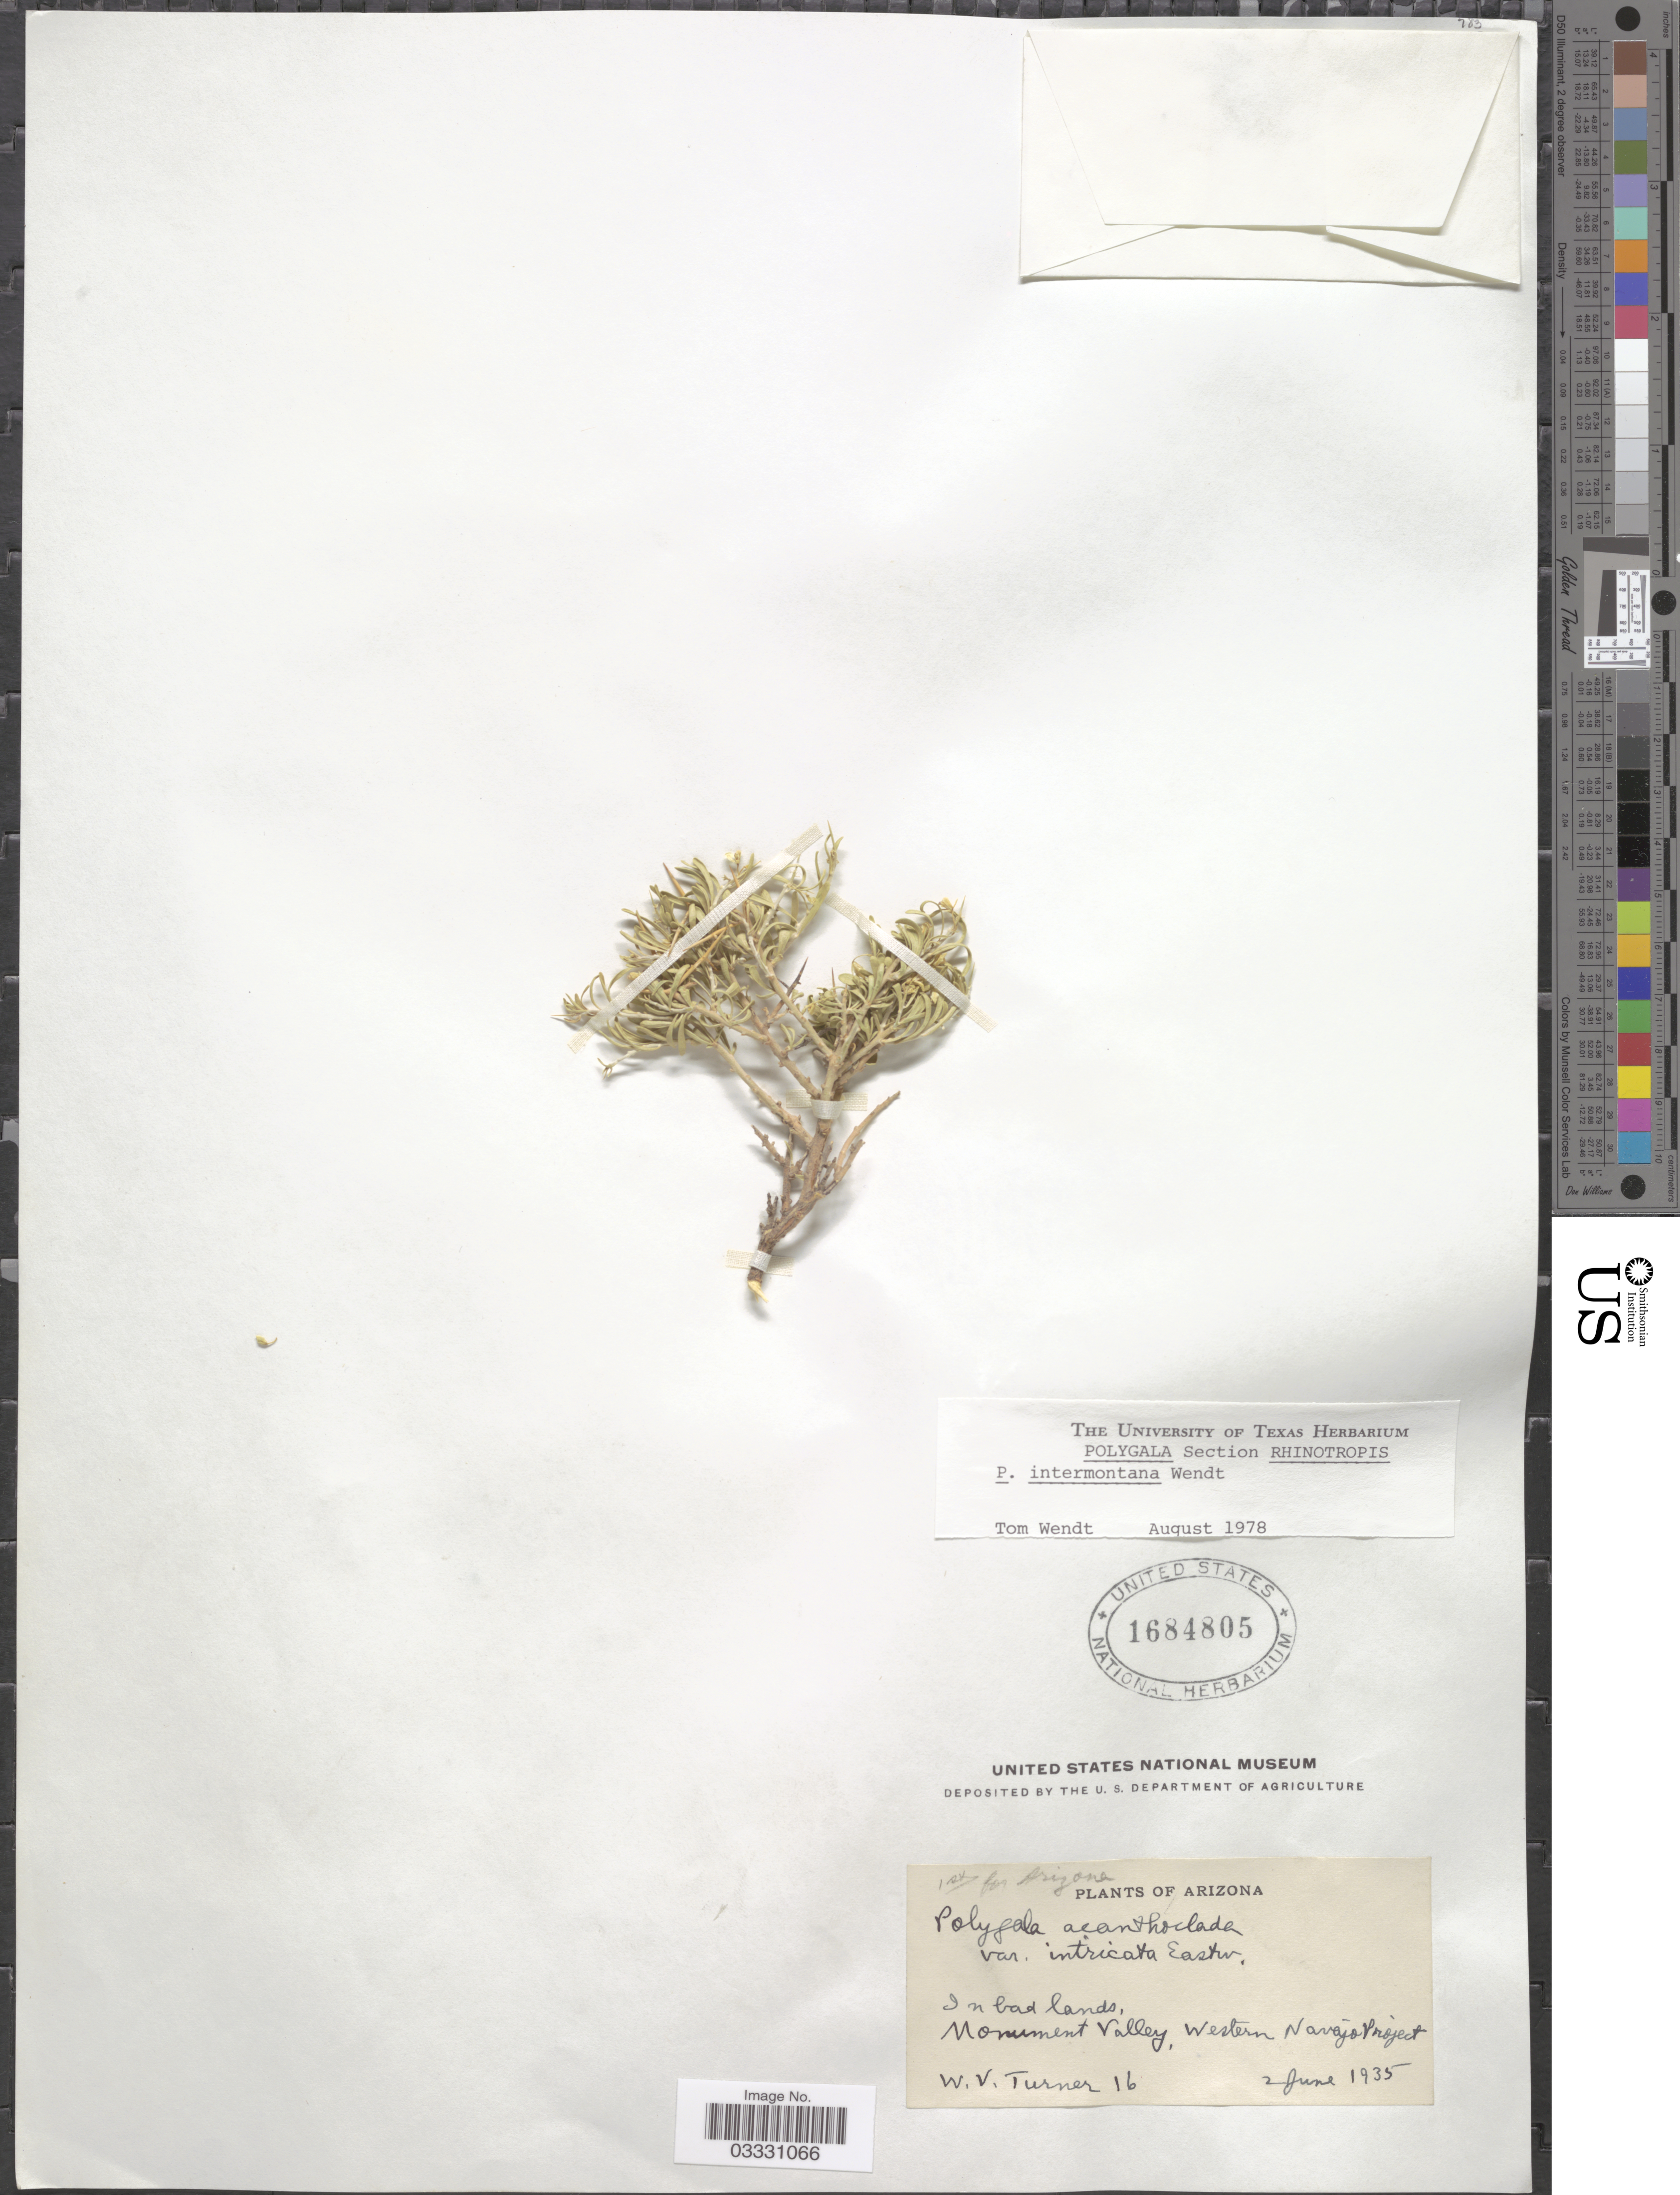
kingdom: Plantae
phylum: Tracheophyta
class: Magnoliopsida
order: Fabales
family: Polygalaceae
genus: Rhinotropis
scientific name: Rhinotropis intermontana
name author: (T. Wendt) J.R. Abbott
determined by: Strong, Mark T., (BOT), Smithsonian Institution - National Museum of Natural History (UNITED STATES)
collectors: W. Turner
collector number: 16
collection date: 1935-06-02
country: United States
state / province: Arizona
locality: Monument Valley, Western Navajo Project.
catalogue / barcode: US 1684805